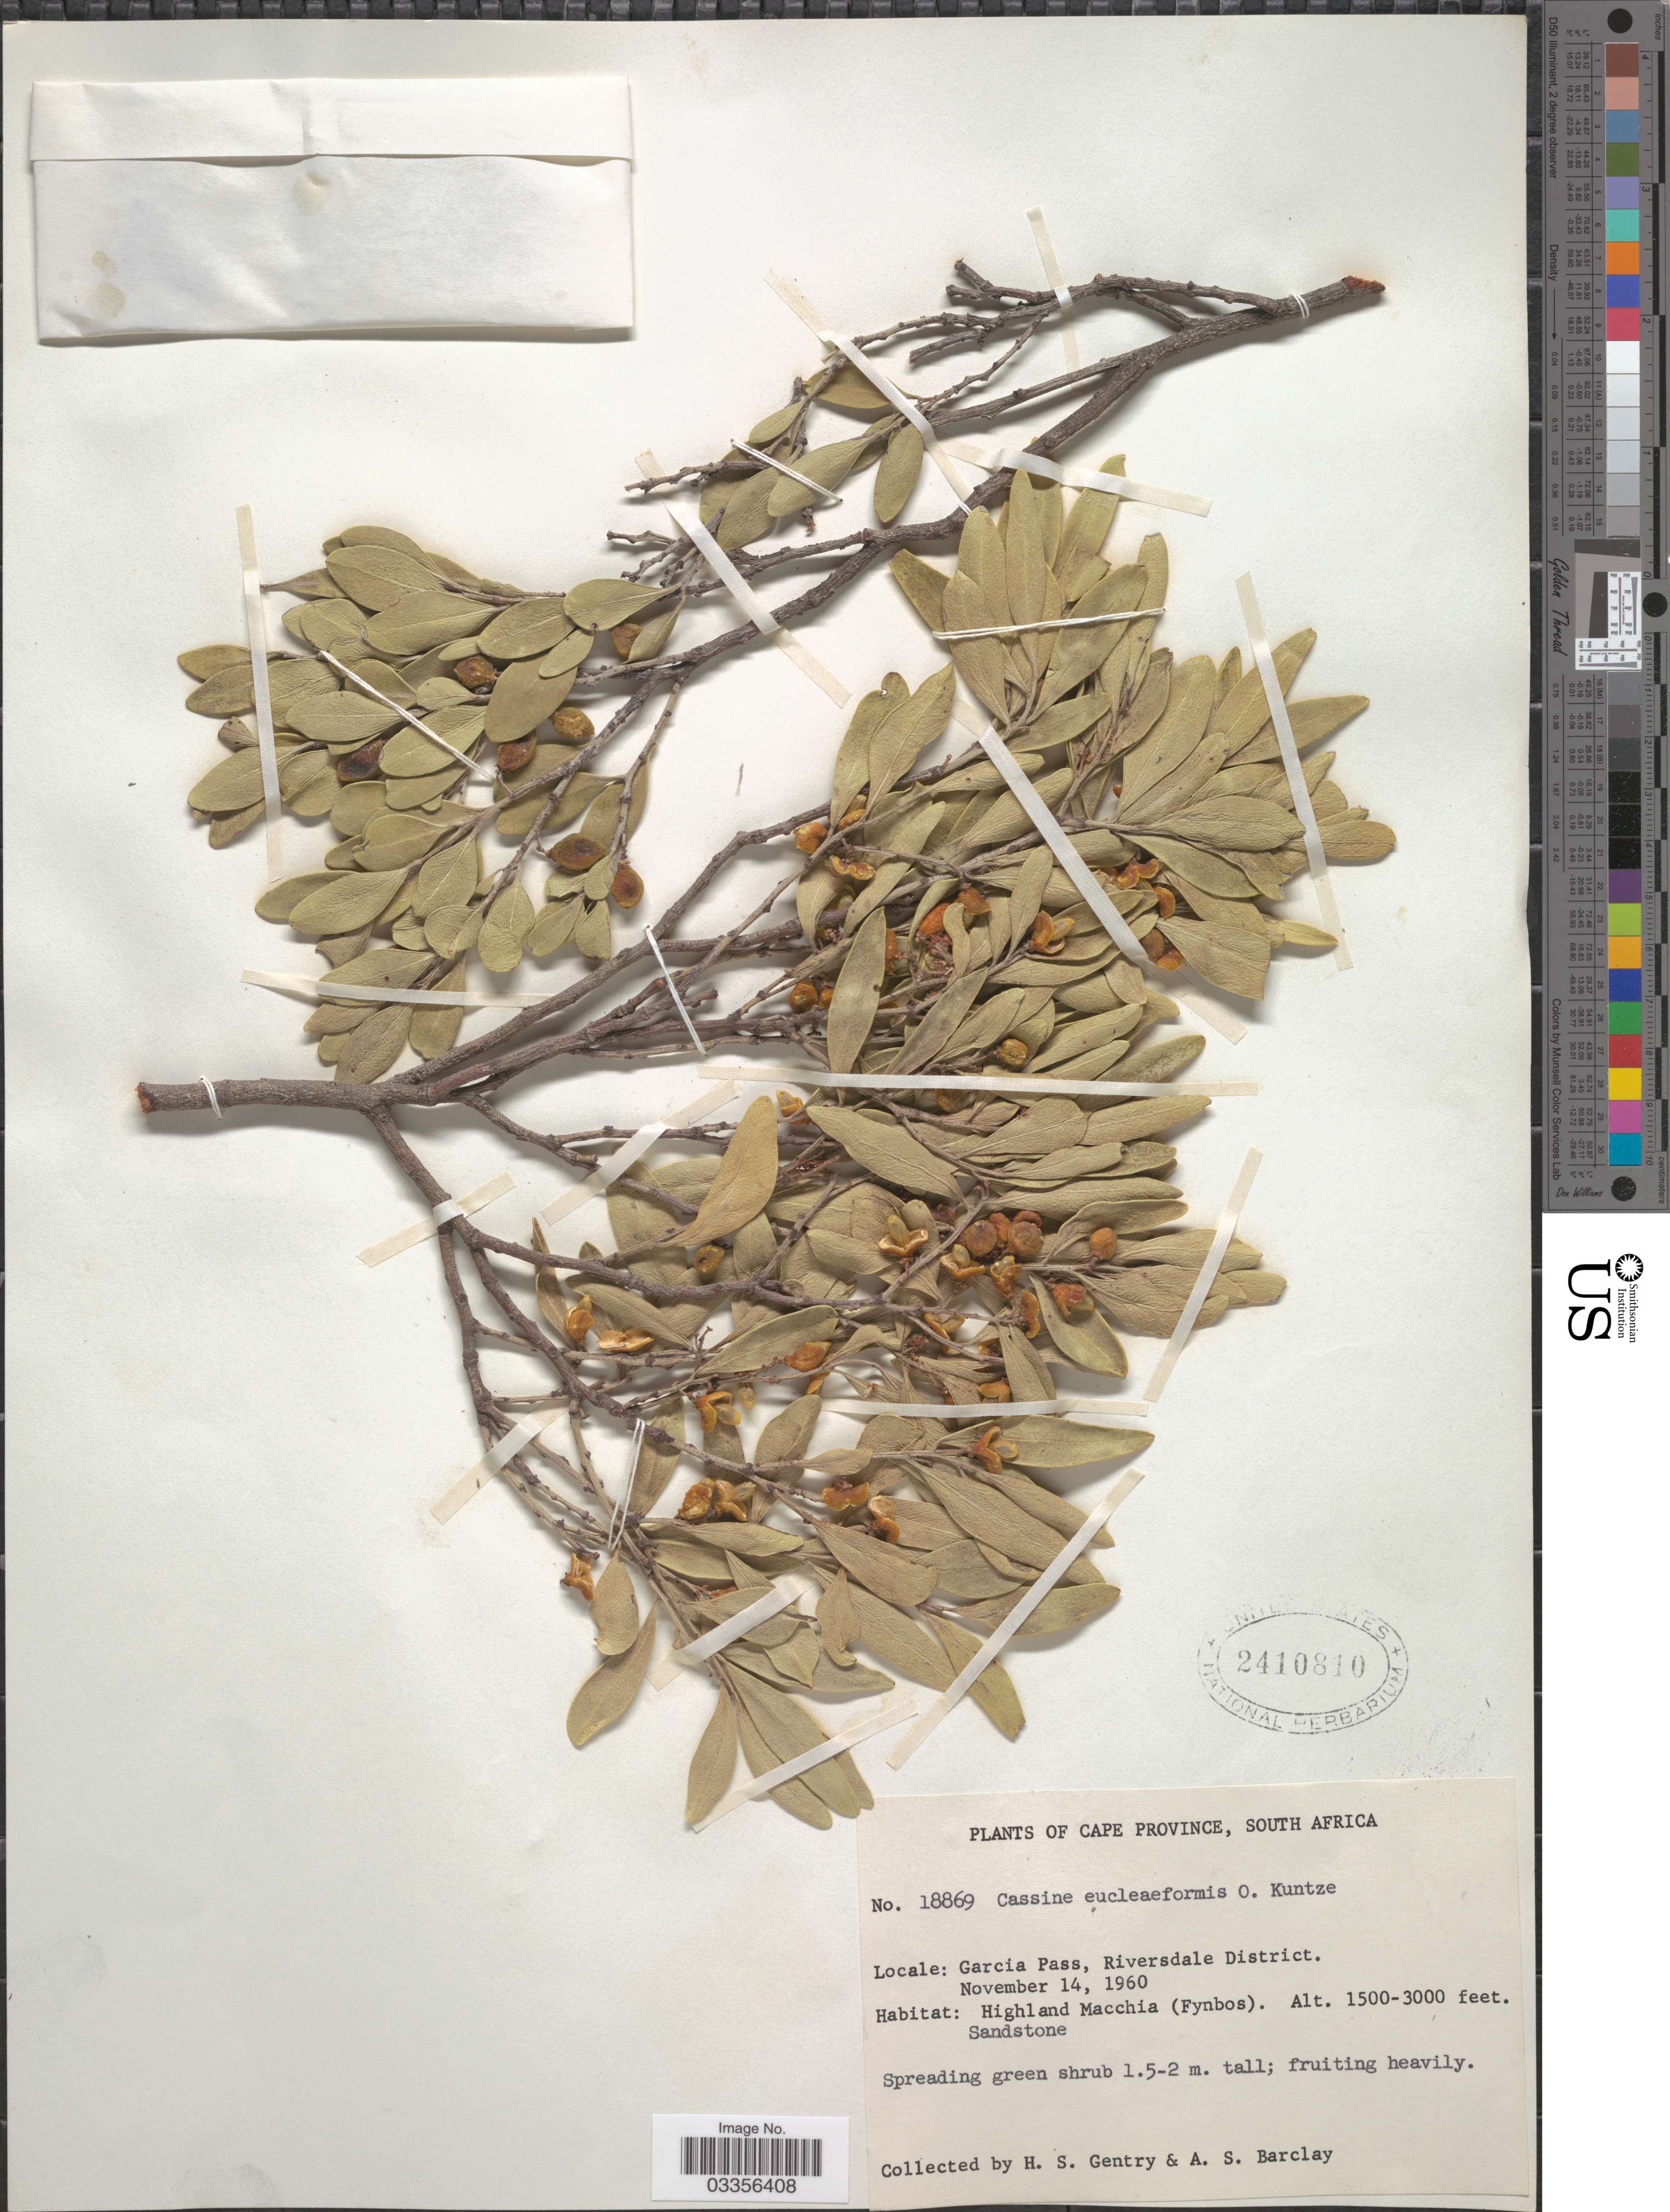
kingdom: Plantae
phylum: Tracheophyta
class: Magnoliopsida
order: Celastrales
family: Celastraceae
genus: Maytenus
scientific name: Maytenus oleoides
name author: (Lam.) Loes.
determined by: Strong, Mark T., (BOT), Smithsonian Institution - National Museum of Natural History (UNITED STATES)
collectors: H. S. Gentry & A. S. Barclay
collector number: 18869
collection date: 1960-11-14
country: South Africa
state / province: Western Cape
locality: Garcia Pass, Riversdale District. Highland Macchia (Fynbos).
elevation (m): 457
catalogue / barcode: US 2410810